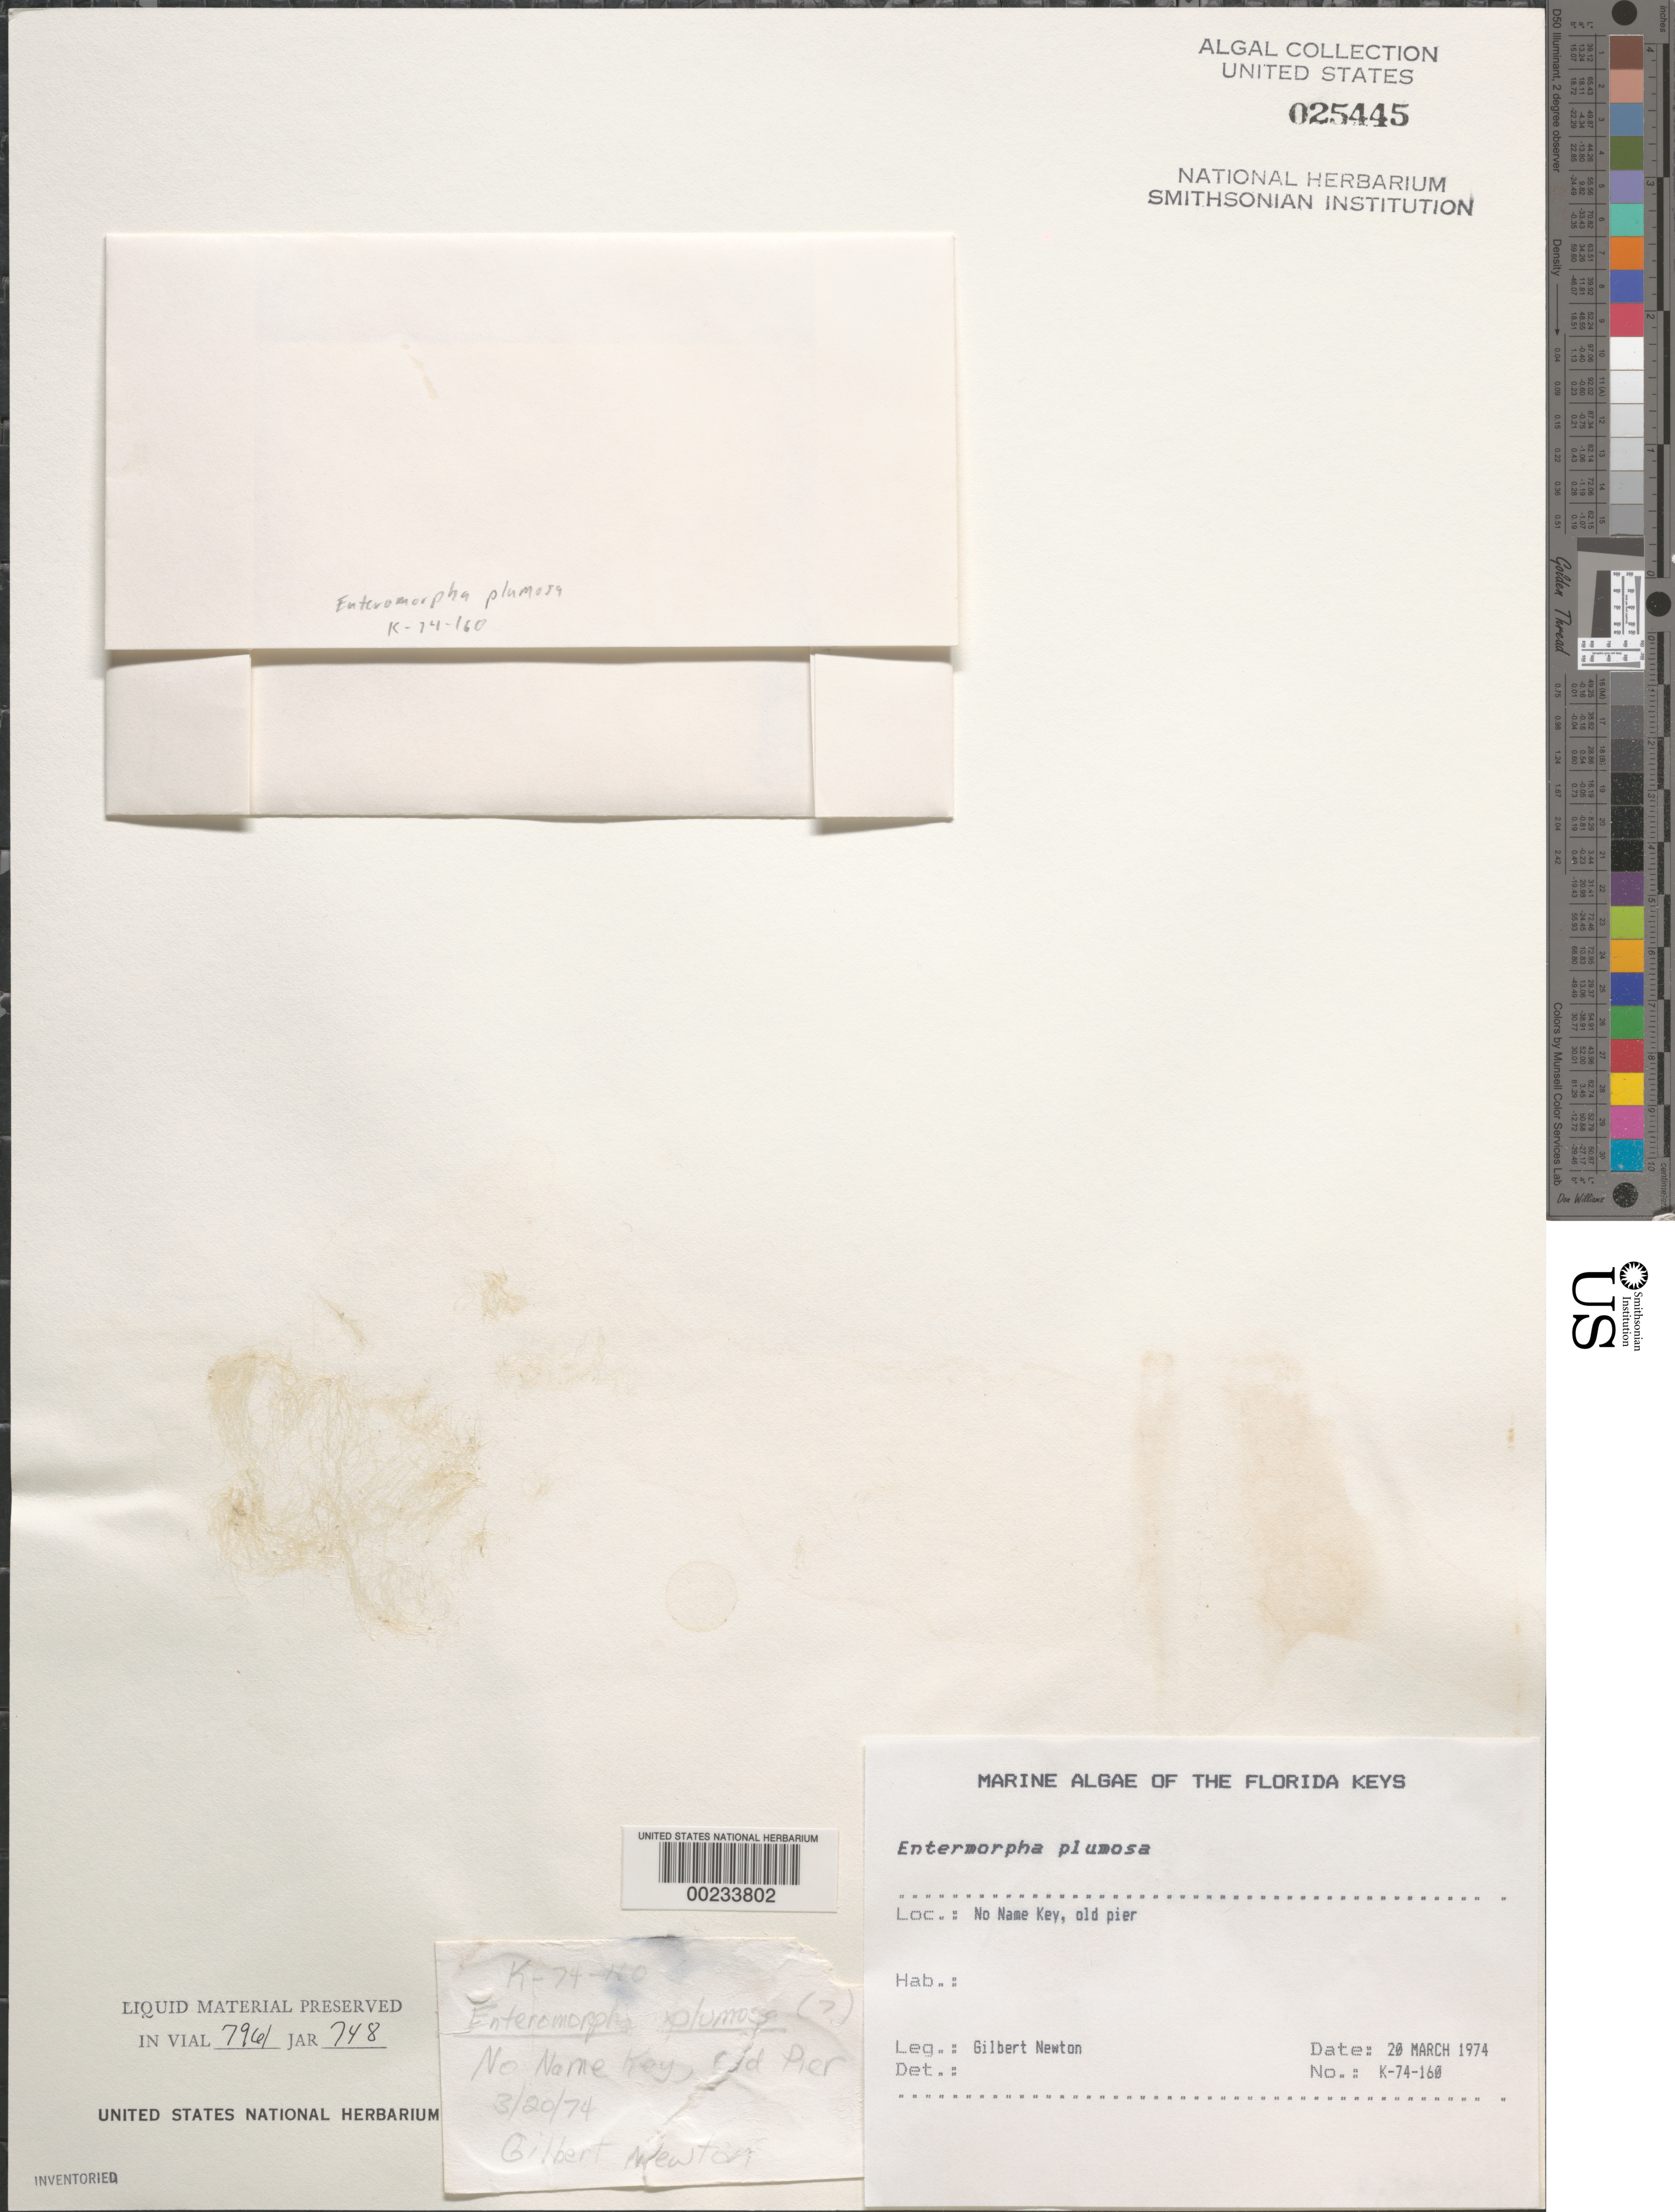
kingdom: Plantae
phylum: Chlorophyta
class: Ulvophyceae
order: Ulvales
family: Ulvaceae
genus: Ulva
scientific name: Ulva paradoxa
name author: C. Agardh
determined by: Algae name updating Project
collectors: G. Newton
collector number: K-74-160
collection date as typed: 20 Mar 1974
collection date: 1974-03-20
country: United States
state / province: Florida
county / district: Monroe County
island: No Name Key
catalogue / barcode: US 25445